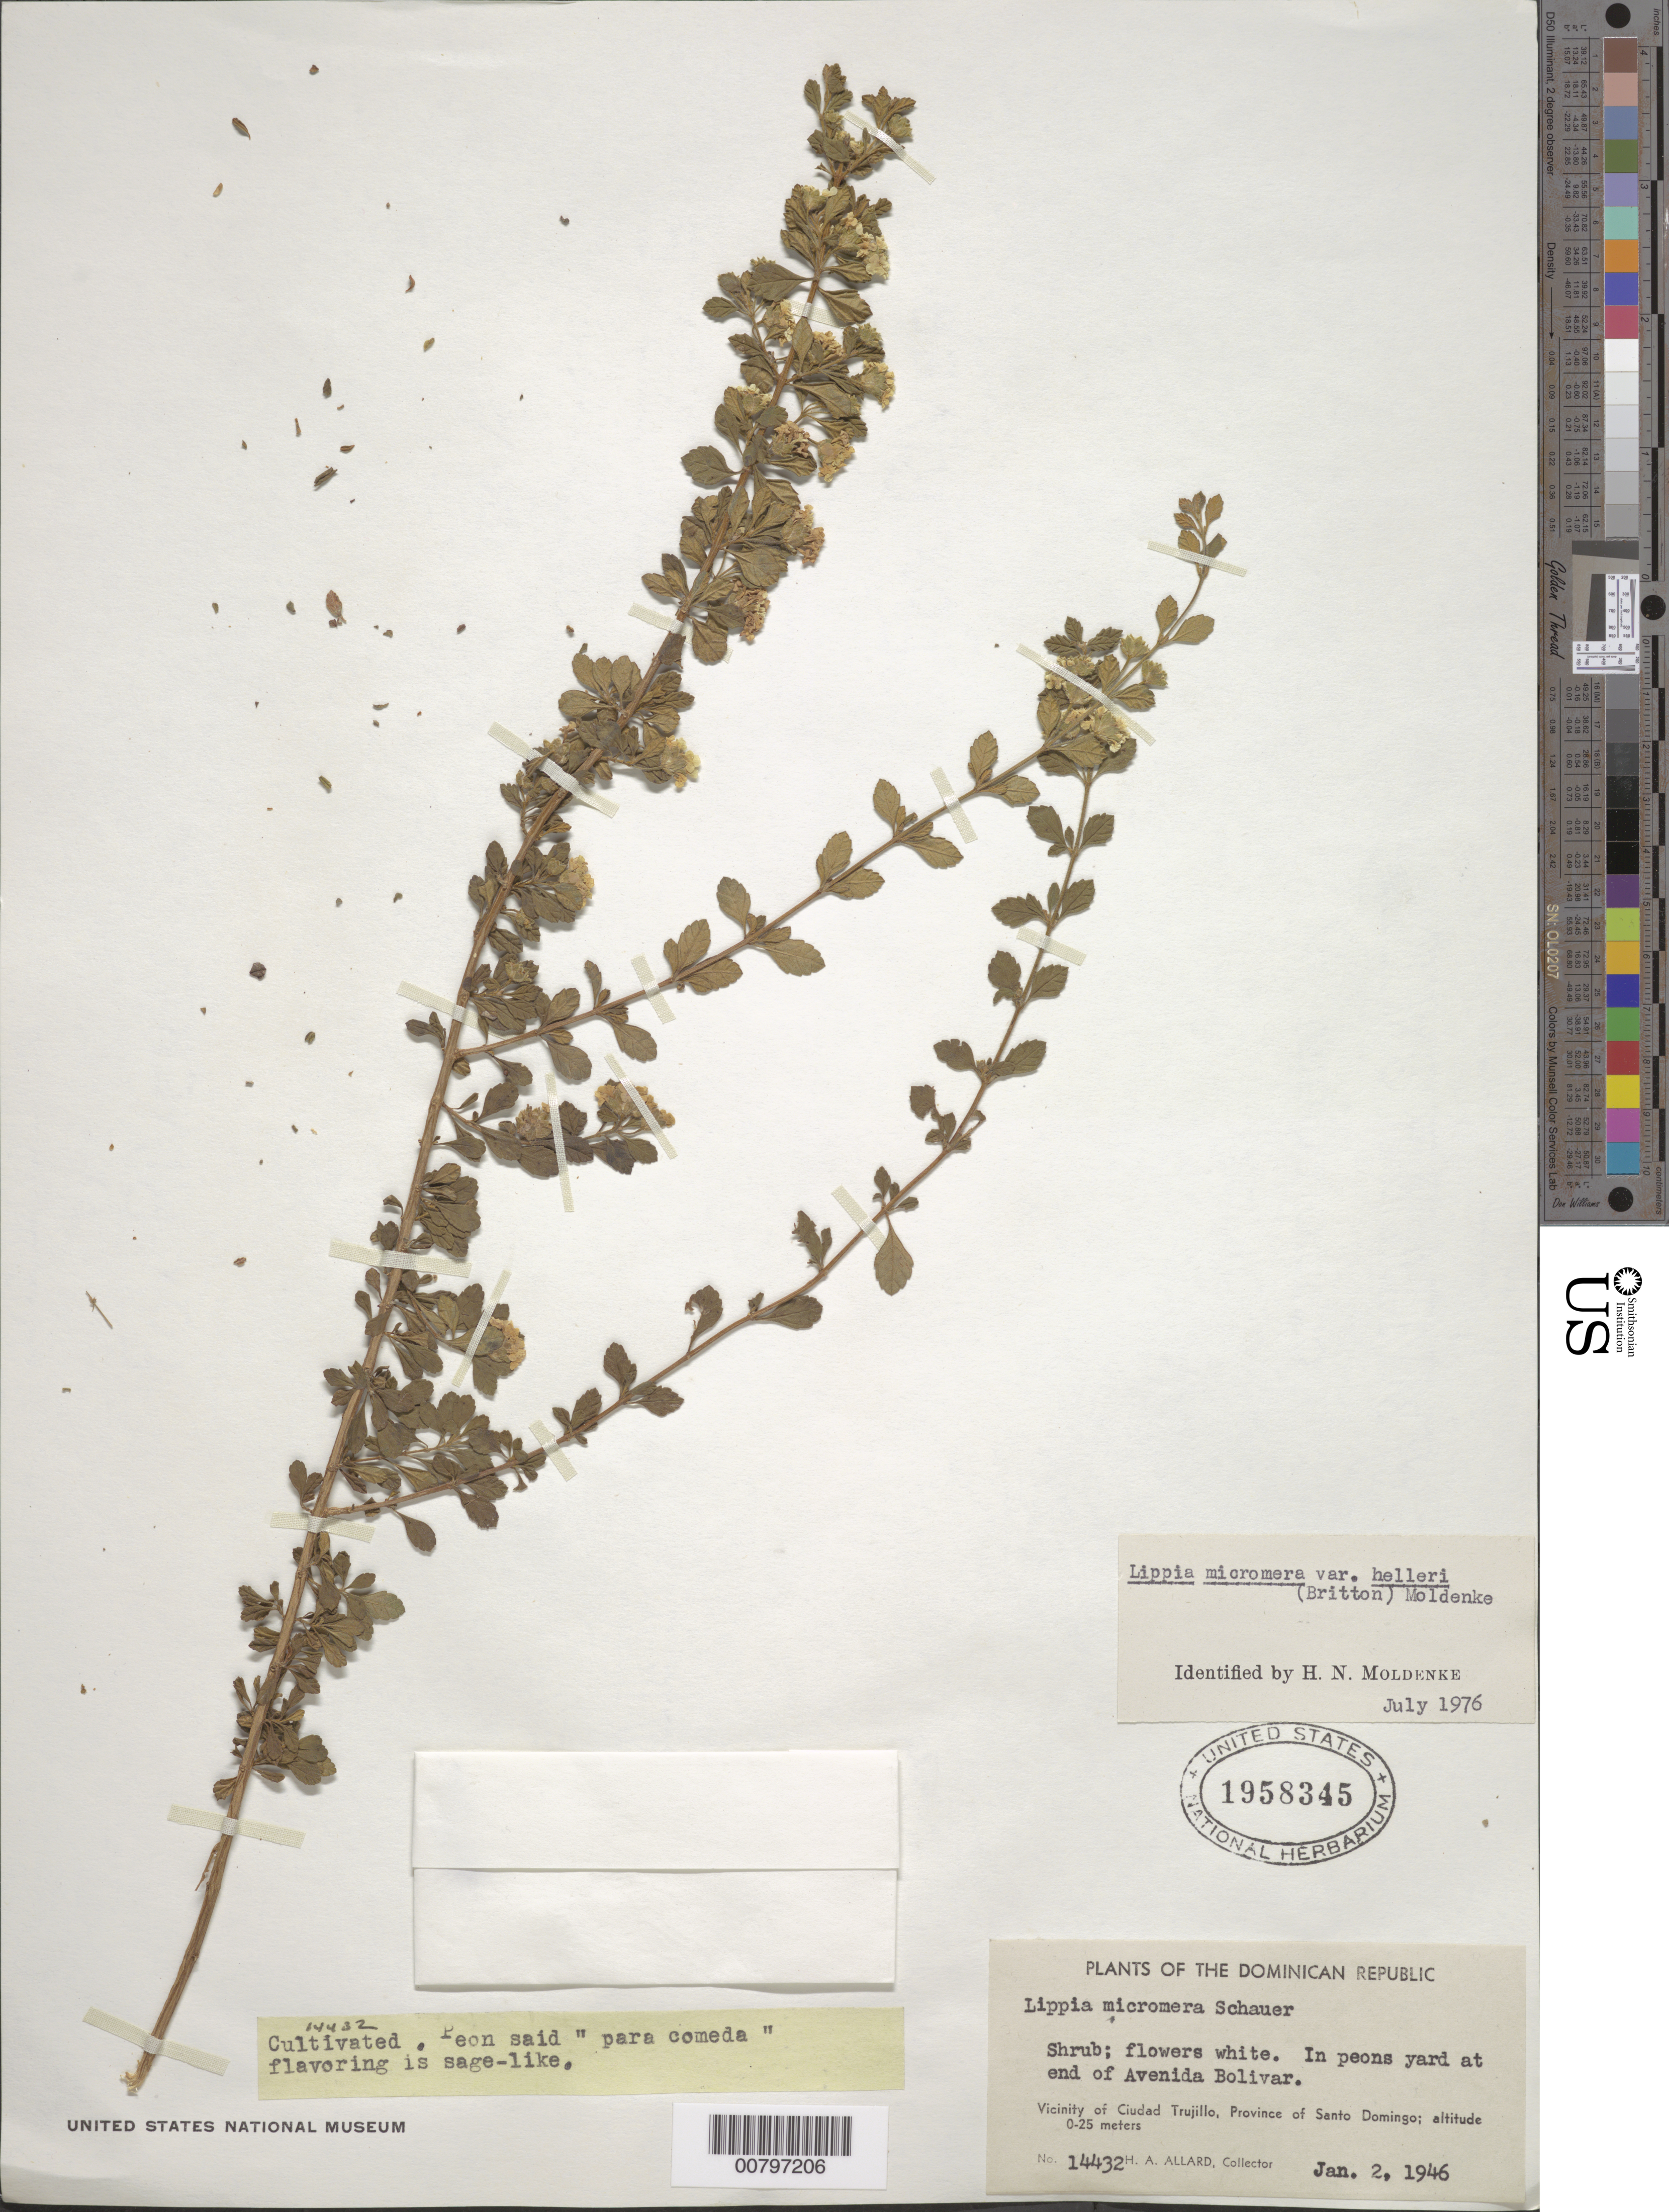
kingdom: Plantae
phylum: Tracheophyta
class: Magnoliopsida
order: Lamiales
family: Verbenaceae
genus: Lippia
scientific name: Lippia micromera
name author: Schauer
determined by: Moldenke, H. N.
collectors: H. A. Allard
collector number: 14432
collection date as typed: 02 Jan 1946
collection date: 1946-01-02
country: Dominican Republic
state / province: Distrito Nacional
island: Hispaniola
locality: Vicinity of Santo Domingo, at end of Avenida Bolivar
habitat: In peons yard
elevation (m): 0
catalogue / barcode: US 1958345